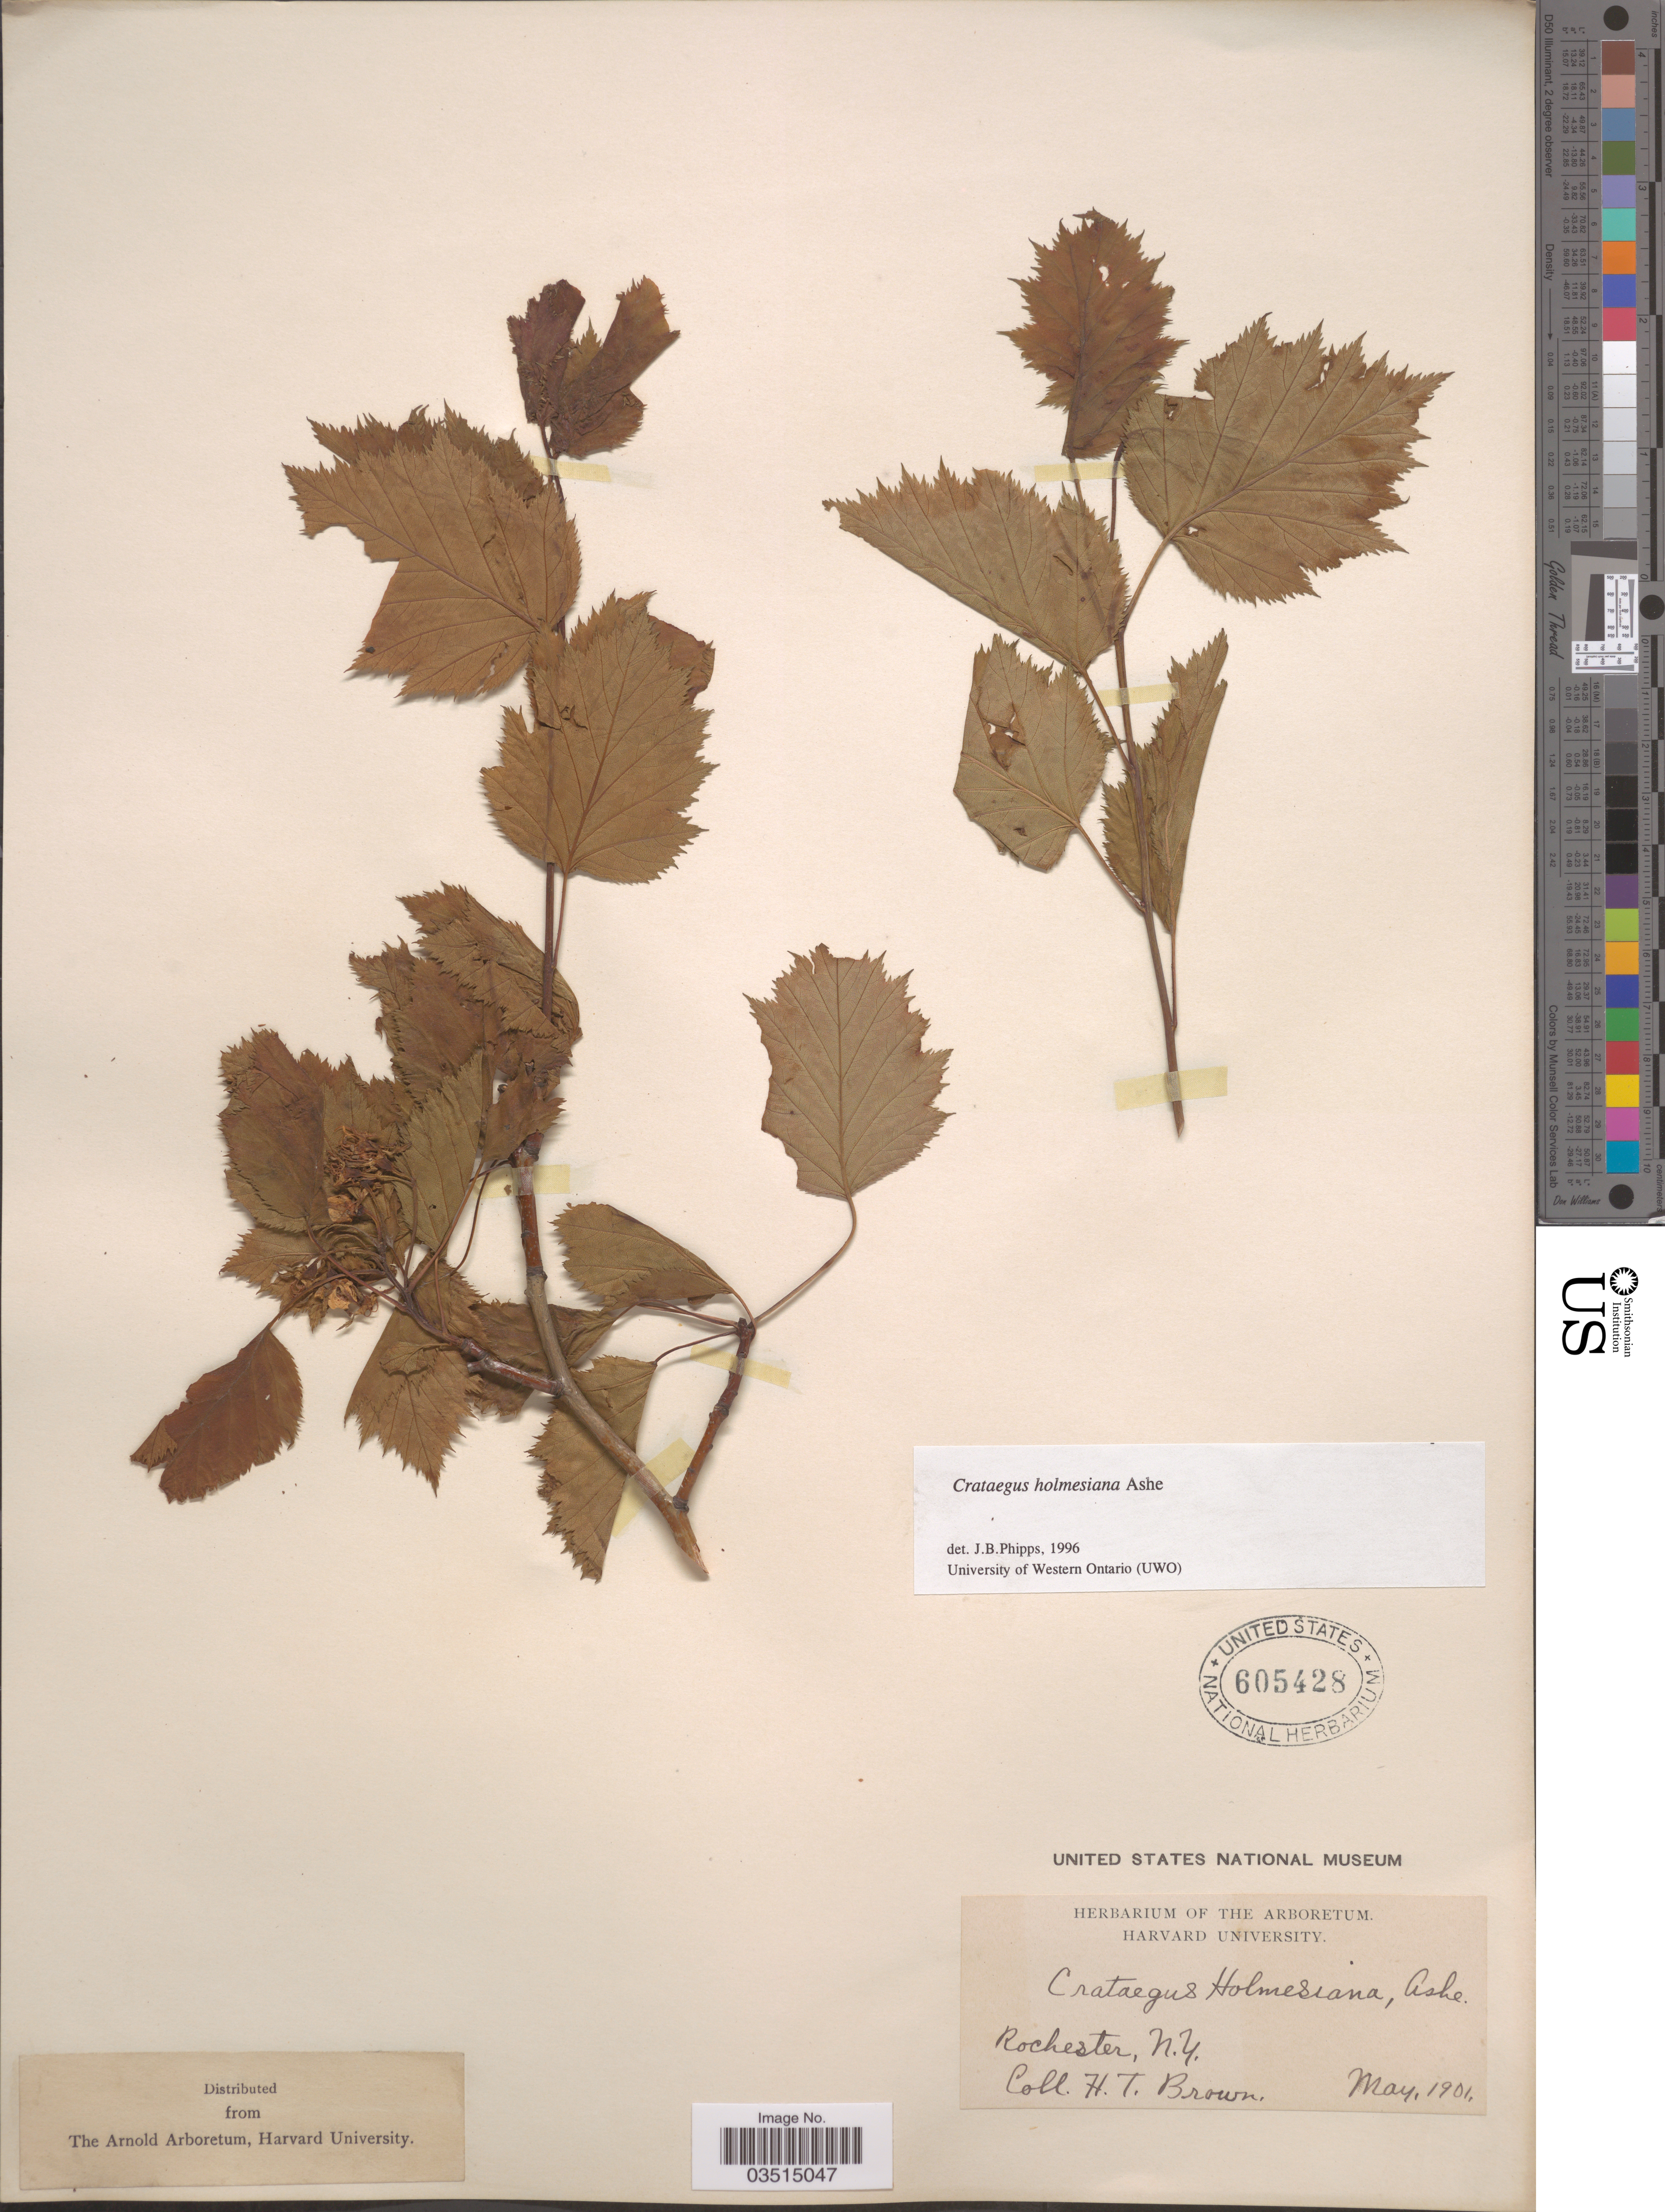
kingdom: Plantae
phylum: Tracheophyta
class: Magnoliopsida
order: Rosales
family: Rosaceae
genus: Crataegus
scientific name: Crataegus holmesiana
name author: Ashe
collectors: H. T. Brown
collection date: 1901-05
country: United States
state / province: New York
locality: Rochester.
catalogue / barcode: US 605428